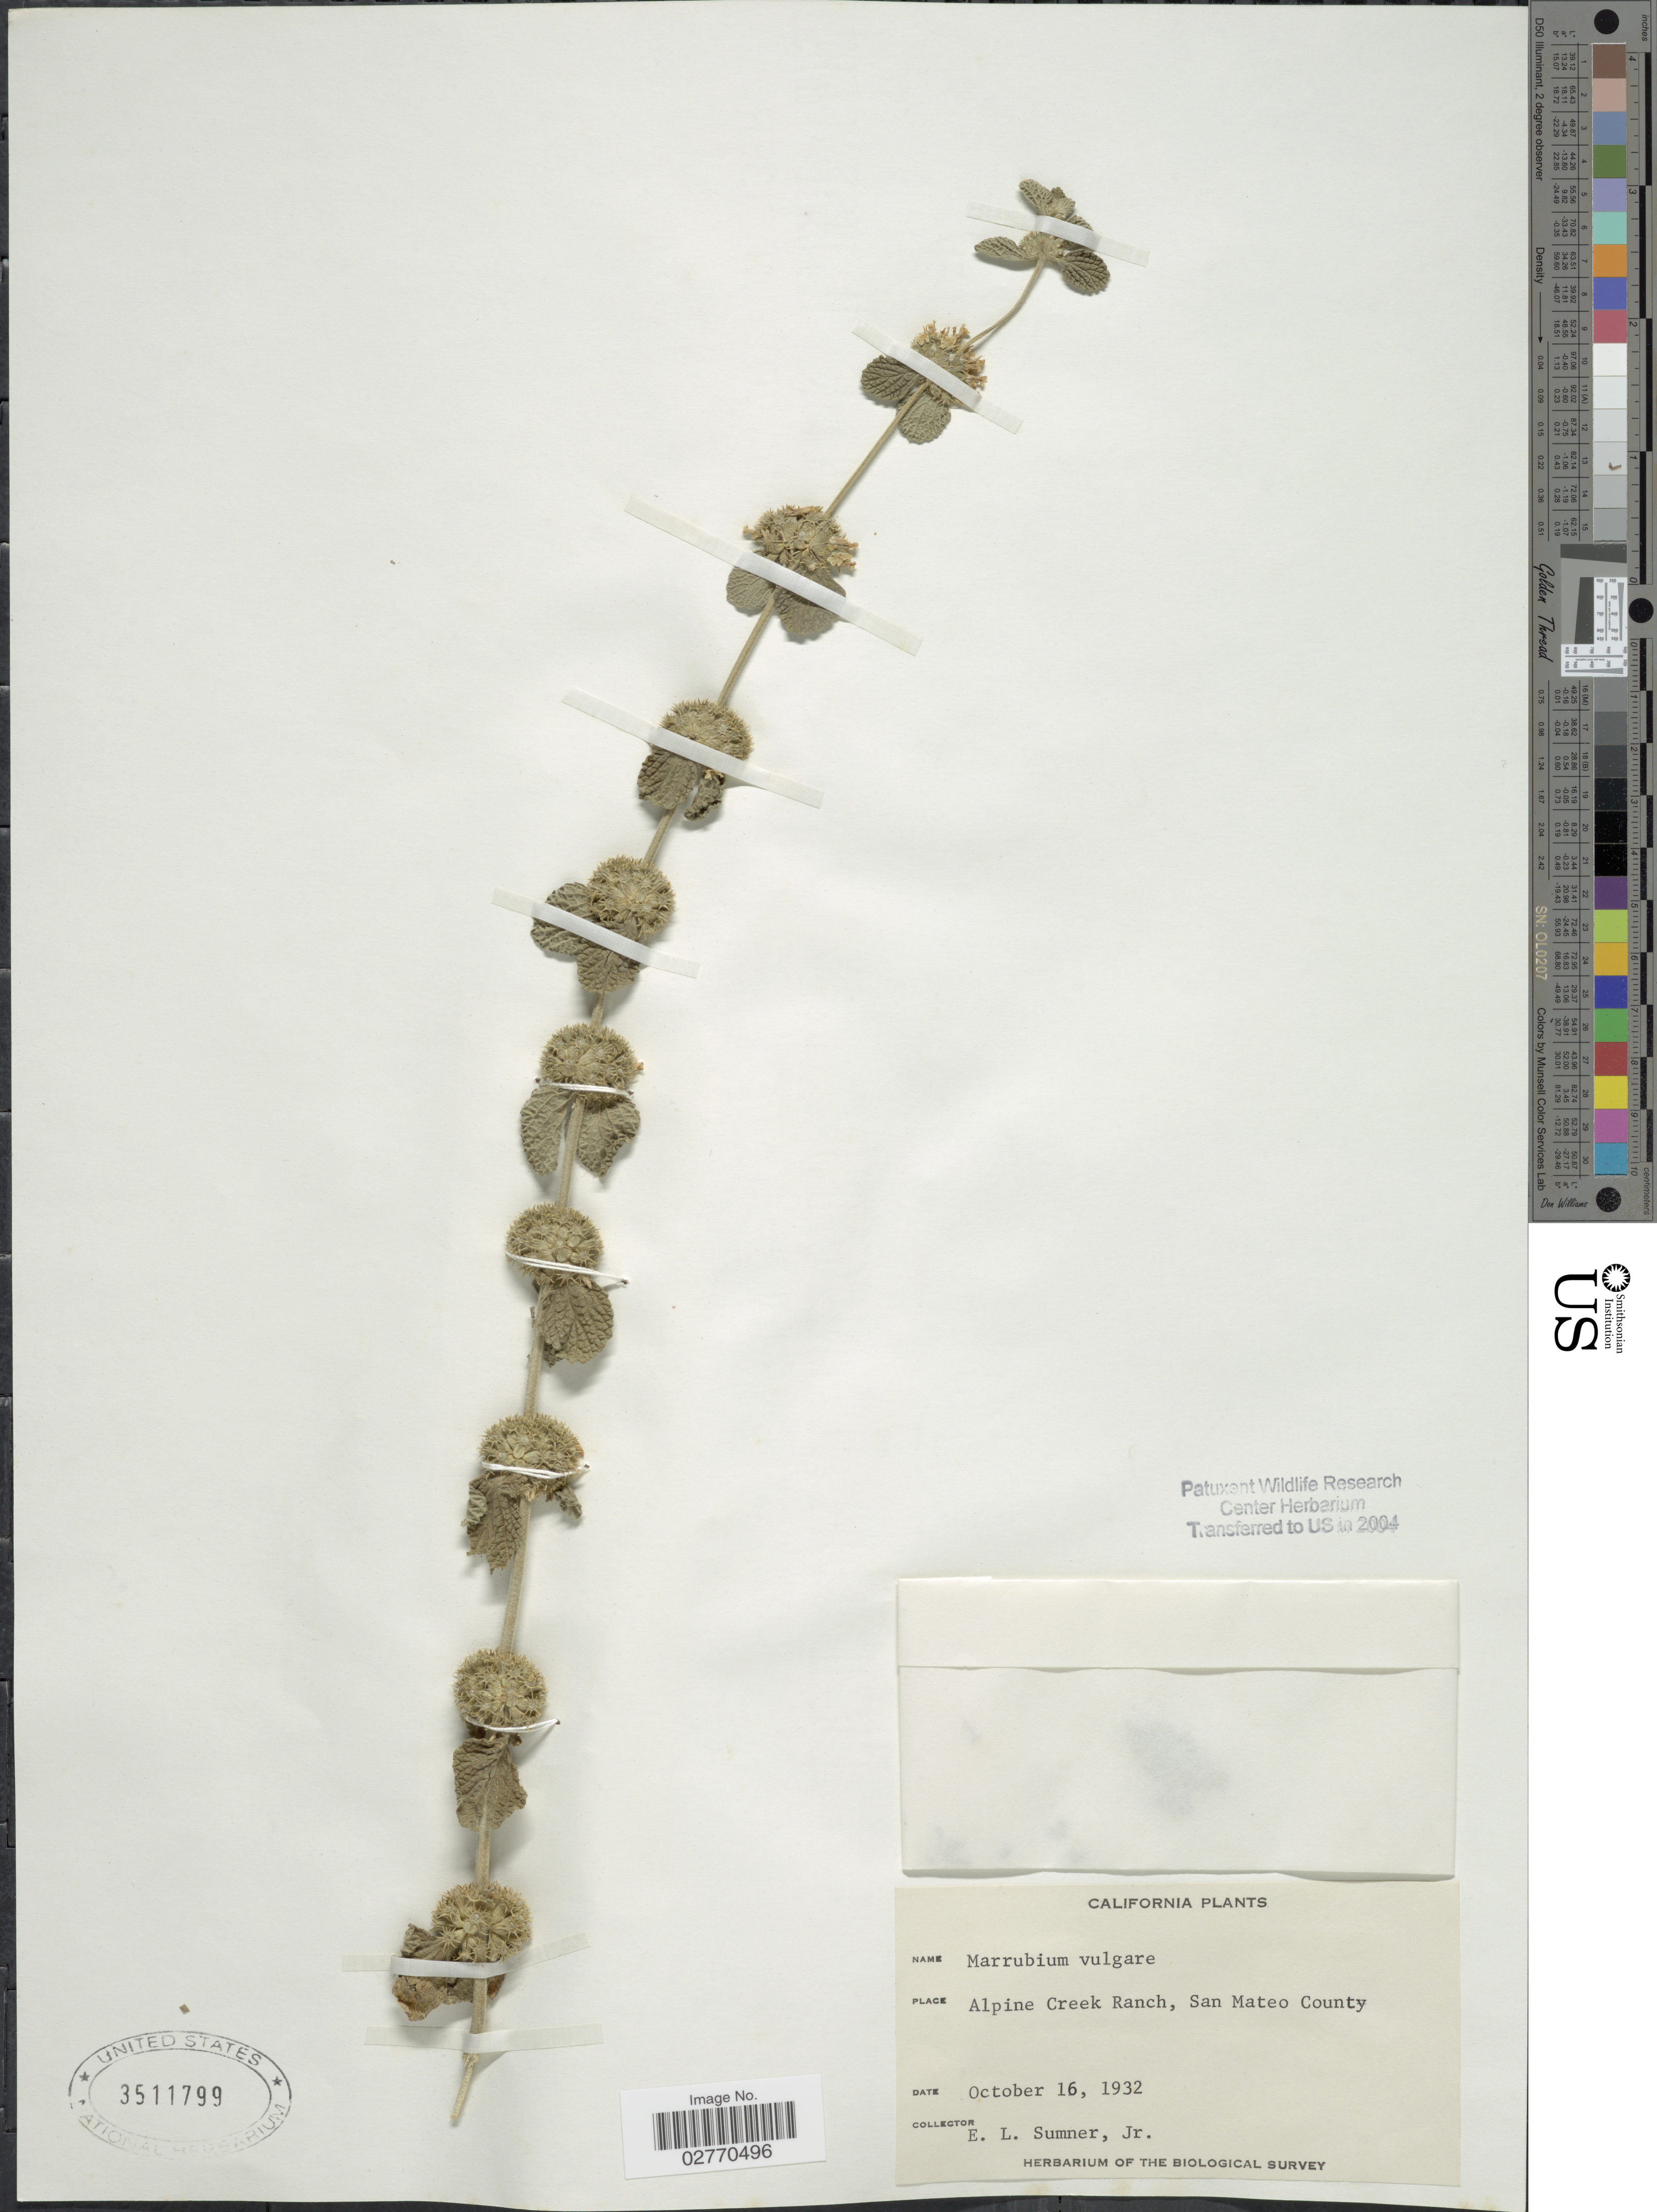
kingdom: Plantae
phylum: Tracheophyta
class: Magnoliopsida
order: Lamiales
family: Lamiaceae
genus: Marrubium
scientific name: Marrubium vulgare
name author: L.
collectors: E. Sumner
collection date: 1932-10-16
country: United States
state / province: California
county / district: San Mateo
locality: Alpine Creek Ranch, San Mateo County.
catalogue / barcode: US 3511799